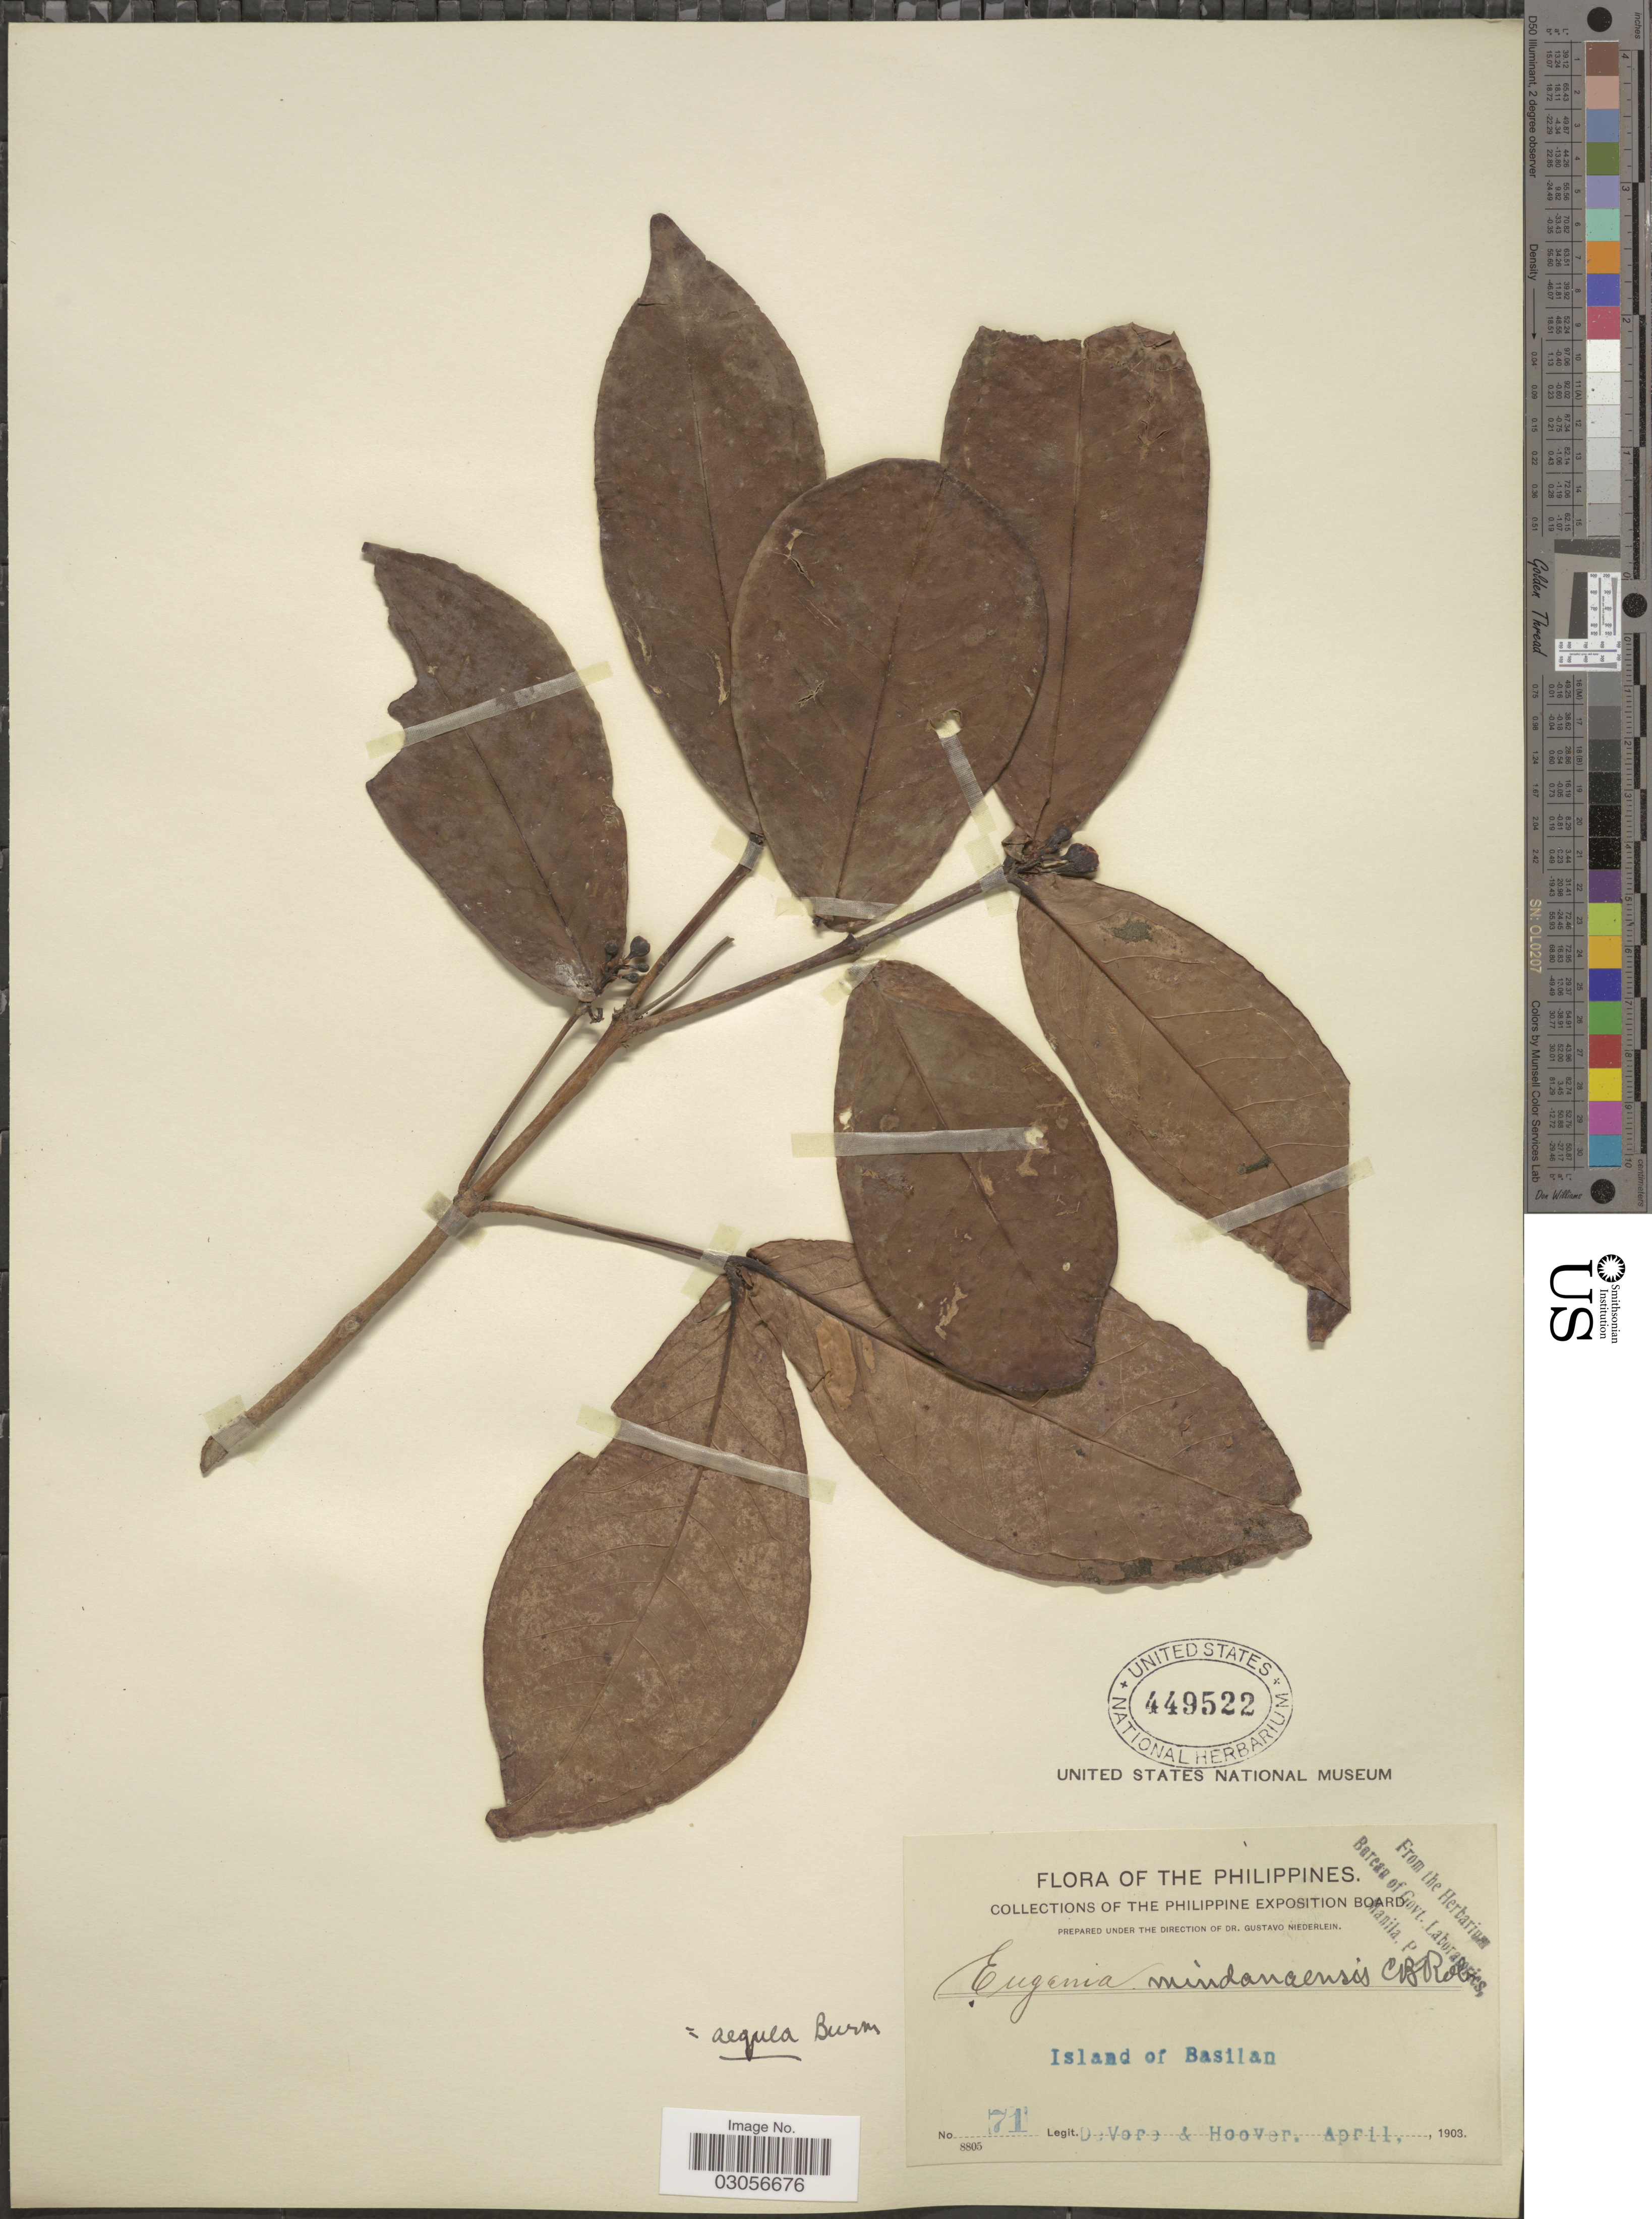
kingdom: Plantae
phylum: Tracheophyta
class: Magnoliopsida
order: Myrtales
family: Myrtaceae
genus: Syzygium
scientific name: Syzygium aqueum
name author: (Burm. f.) Altson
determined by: Strong, Mark T., (BOT), Smithsonian Institution - National Museum of Natural History (UNITED STATES)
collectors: B. F. DeVore & -- Hoover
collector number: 71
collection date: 1903-04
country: Philippines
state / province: Muslim Mindanao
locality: Island of Basilan.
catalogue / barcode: US 449522